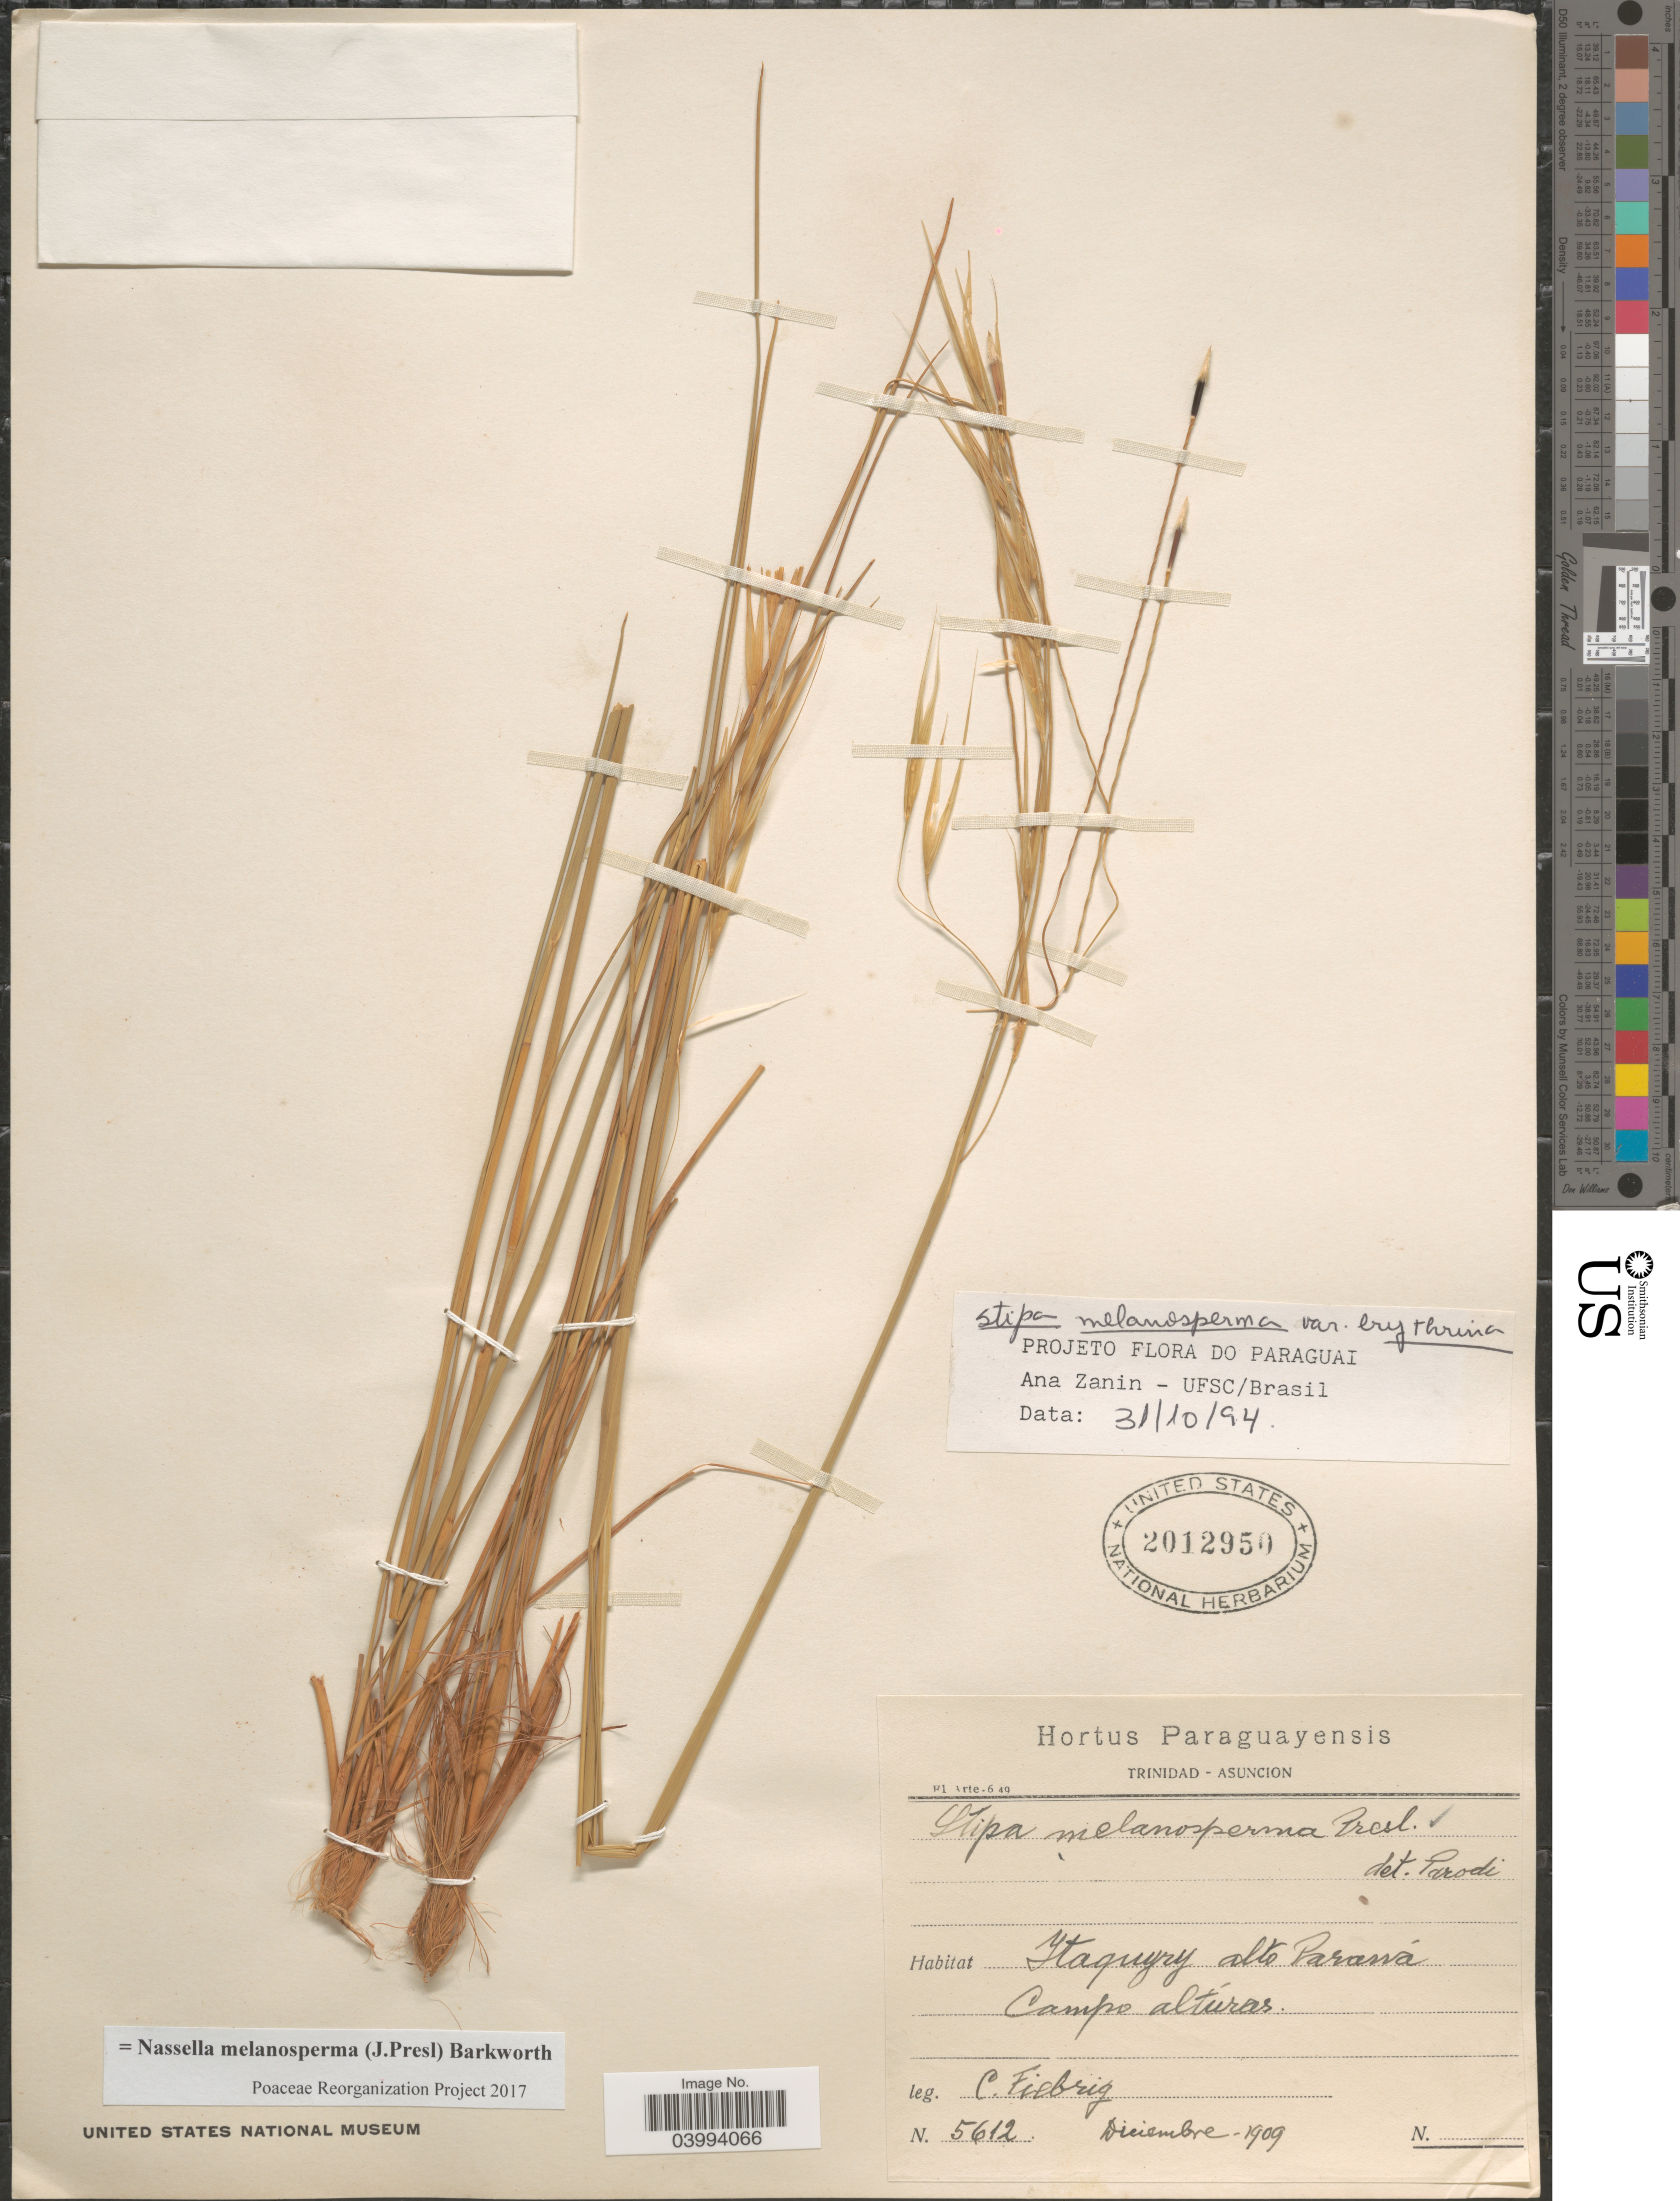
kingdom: Plantae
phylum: Tracheophyta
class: Liliopsida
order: Poales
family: Poaceae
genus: Nassella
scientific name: Nassella melanosperma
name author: (J. Presl) Barkworth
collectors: C. Fiebrig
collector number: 5612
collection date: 1909-12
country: Paraguay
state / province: Alto Parana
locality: Itaguyry. Campo altúras.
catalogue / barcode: US 2012950